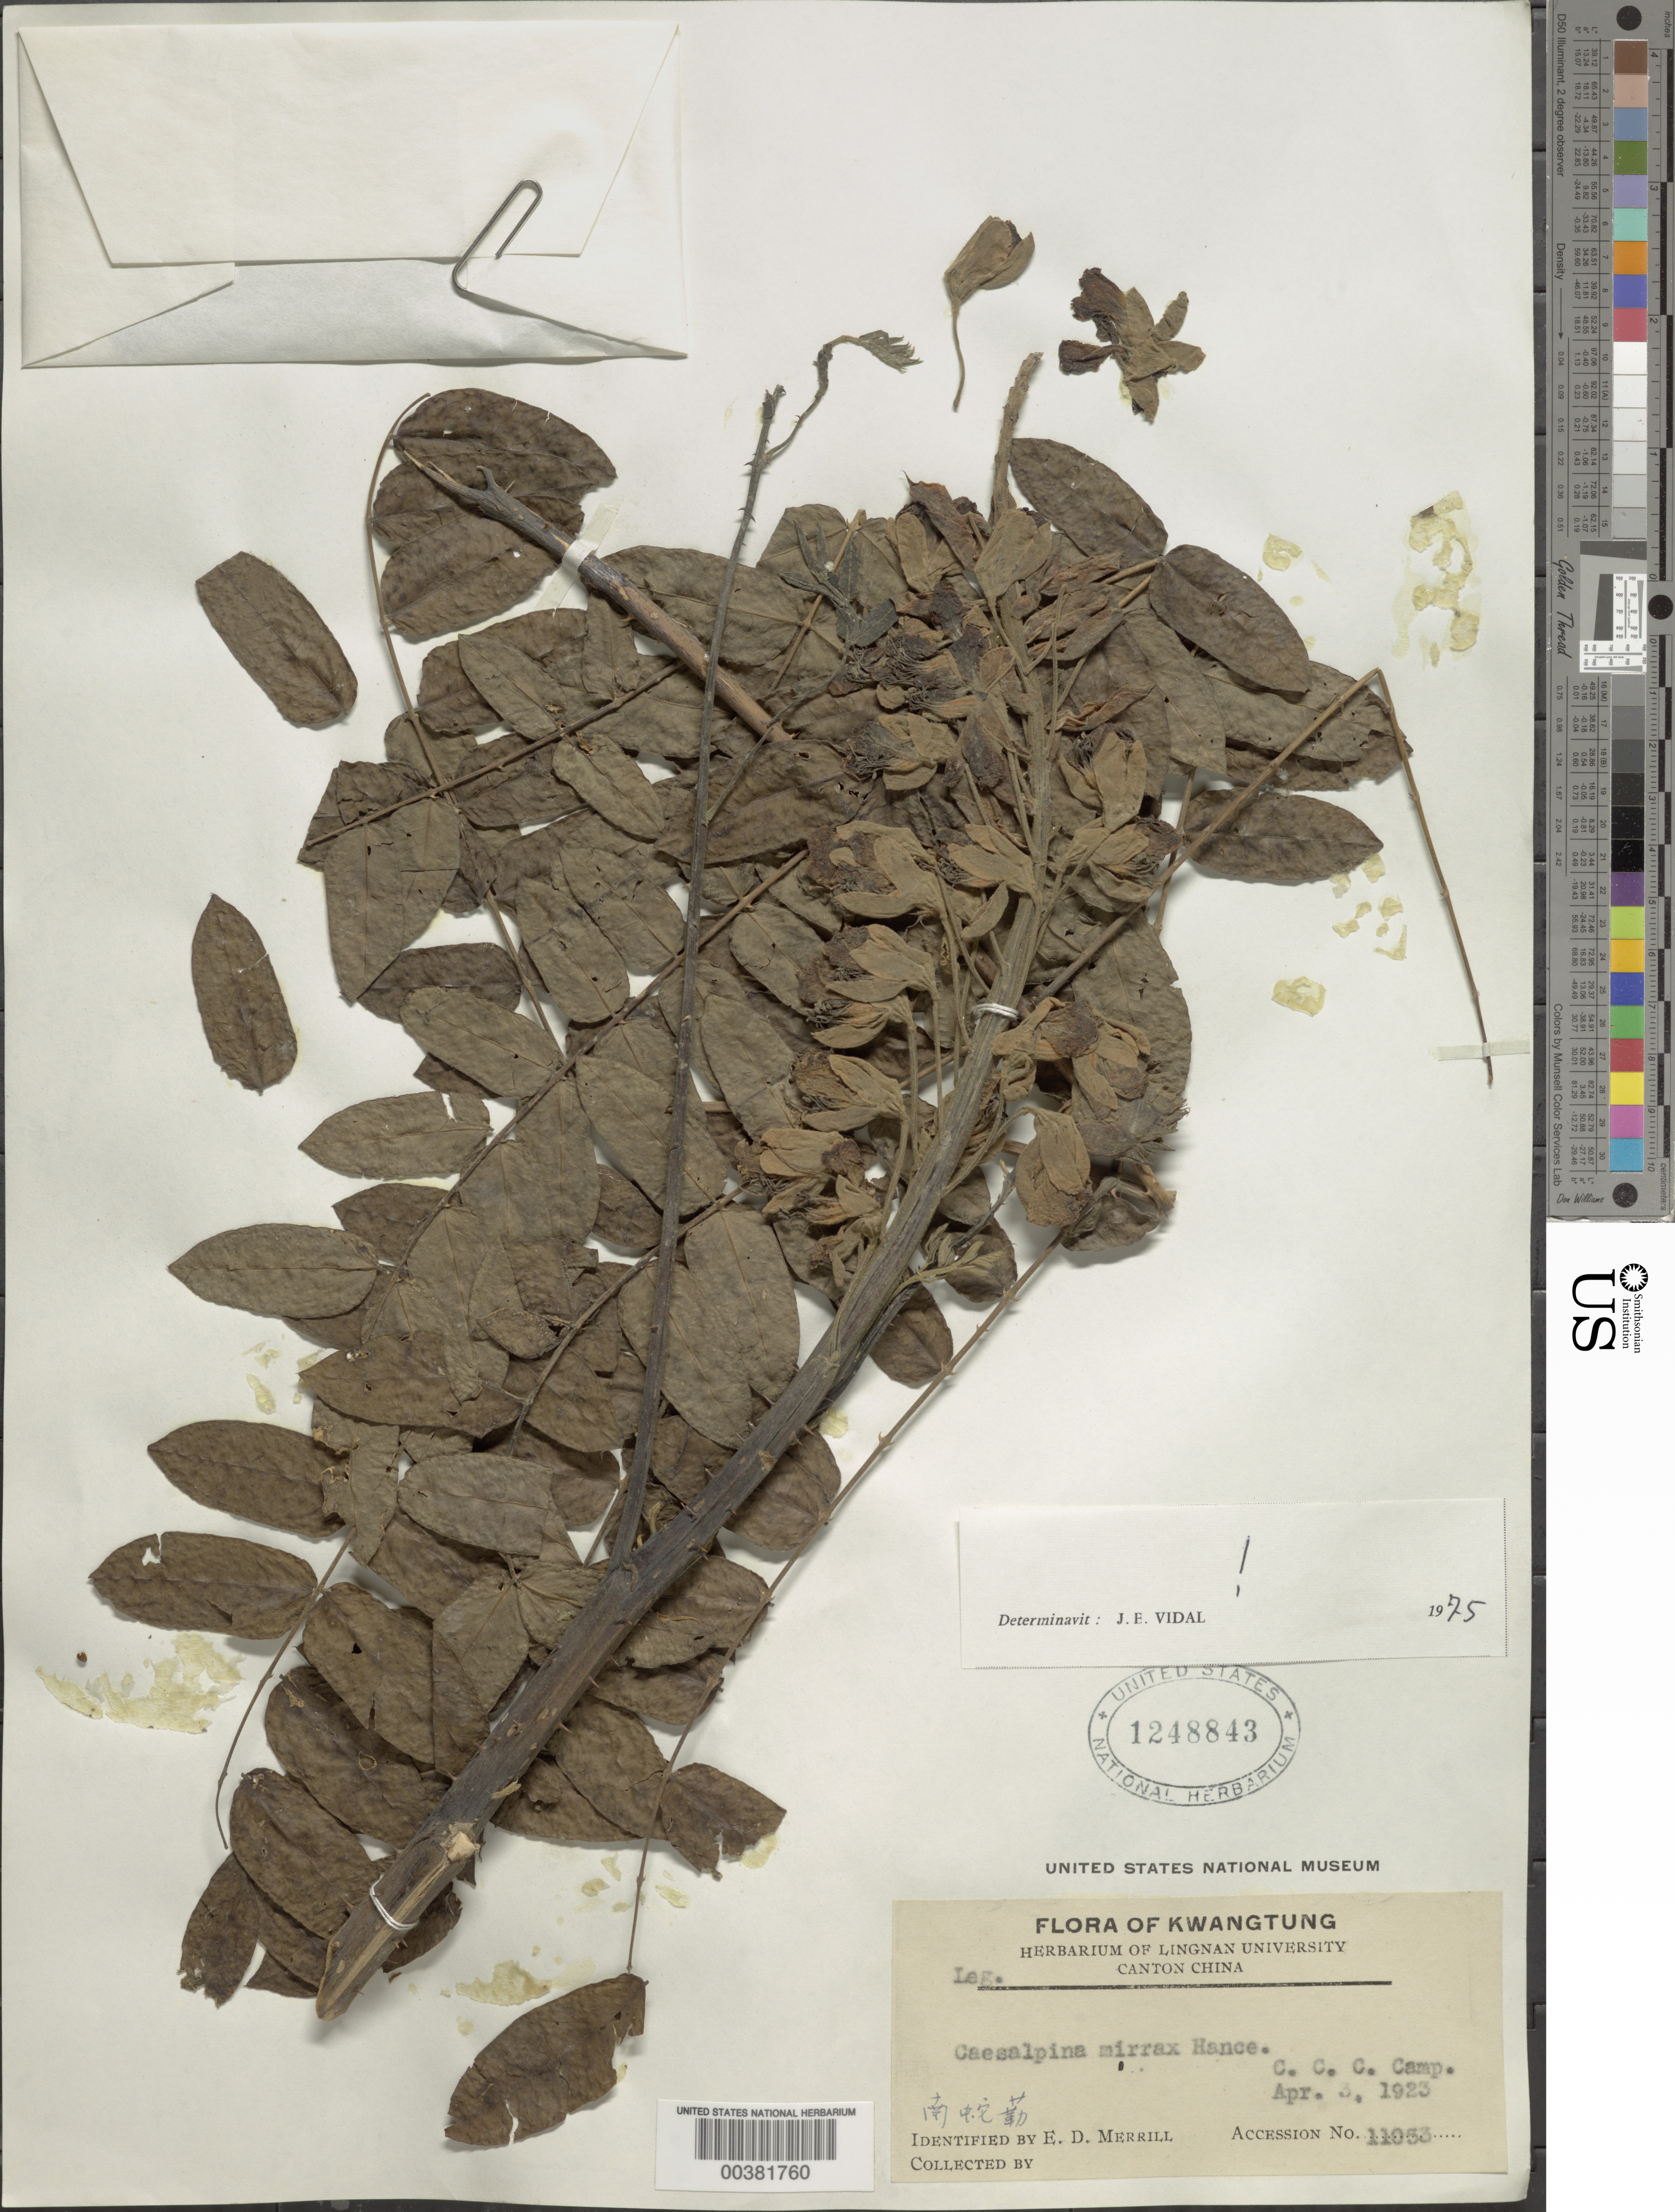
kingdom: Plantae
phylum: Tracheophyta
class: Magnoliopsida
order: Fabales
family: Fabaceae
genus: Guilandina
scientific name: Guilandina minax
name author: (Hance) G.P. Lewis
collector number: Accession No. 11053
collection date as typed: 03 Apr 1923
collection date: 1923-04-03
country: China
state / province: Guangdong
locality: C.c.c. camp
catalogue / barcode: US 1248843